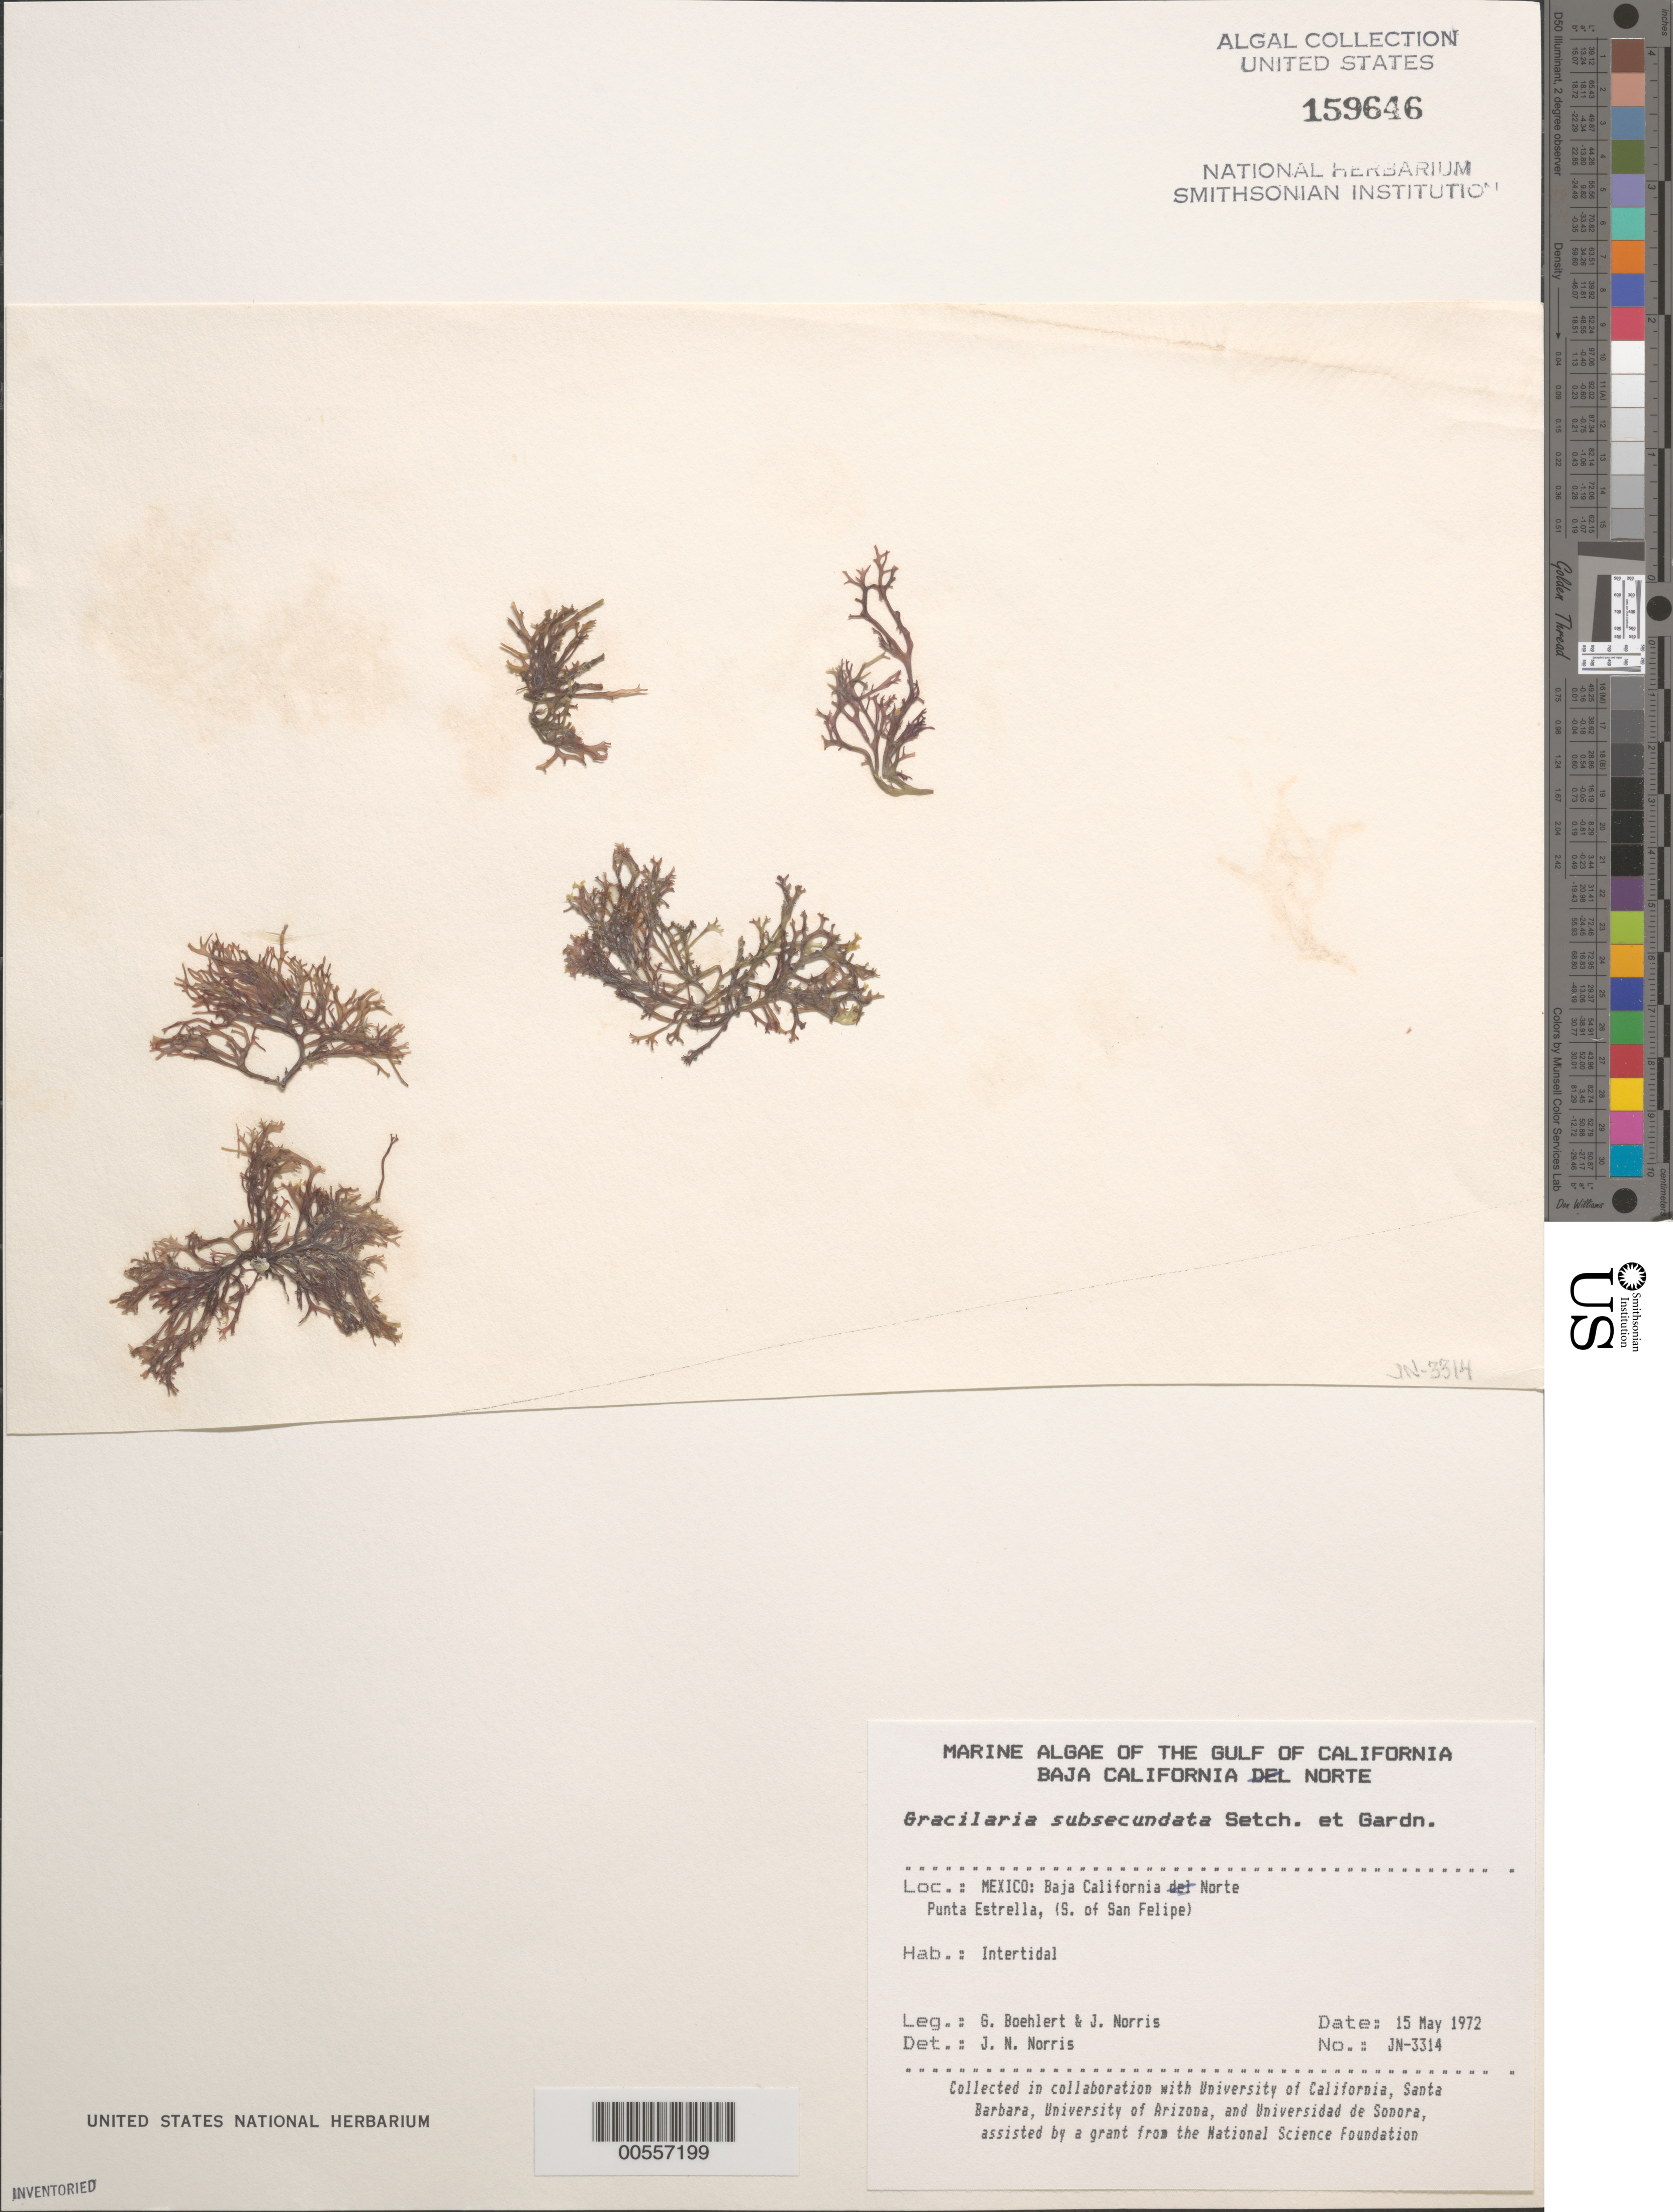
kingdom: Plantae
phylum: Rhodophyta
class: Florideophyceae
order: Gracilariales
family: Gracilariaceae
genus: Gracilaria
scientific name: Gracilaria subsecundata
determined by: Norris, James N.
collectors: J. N. Norris & G. Boehlert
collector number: JN-3314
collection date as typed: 15 May 1972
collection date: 1972-05-15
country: Mexico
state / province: Baja California Norte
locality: Punta Estrella, south of San Felipe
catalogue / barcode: US 159646